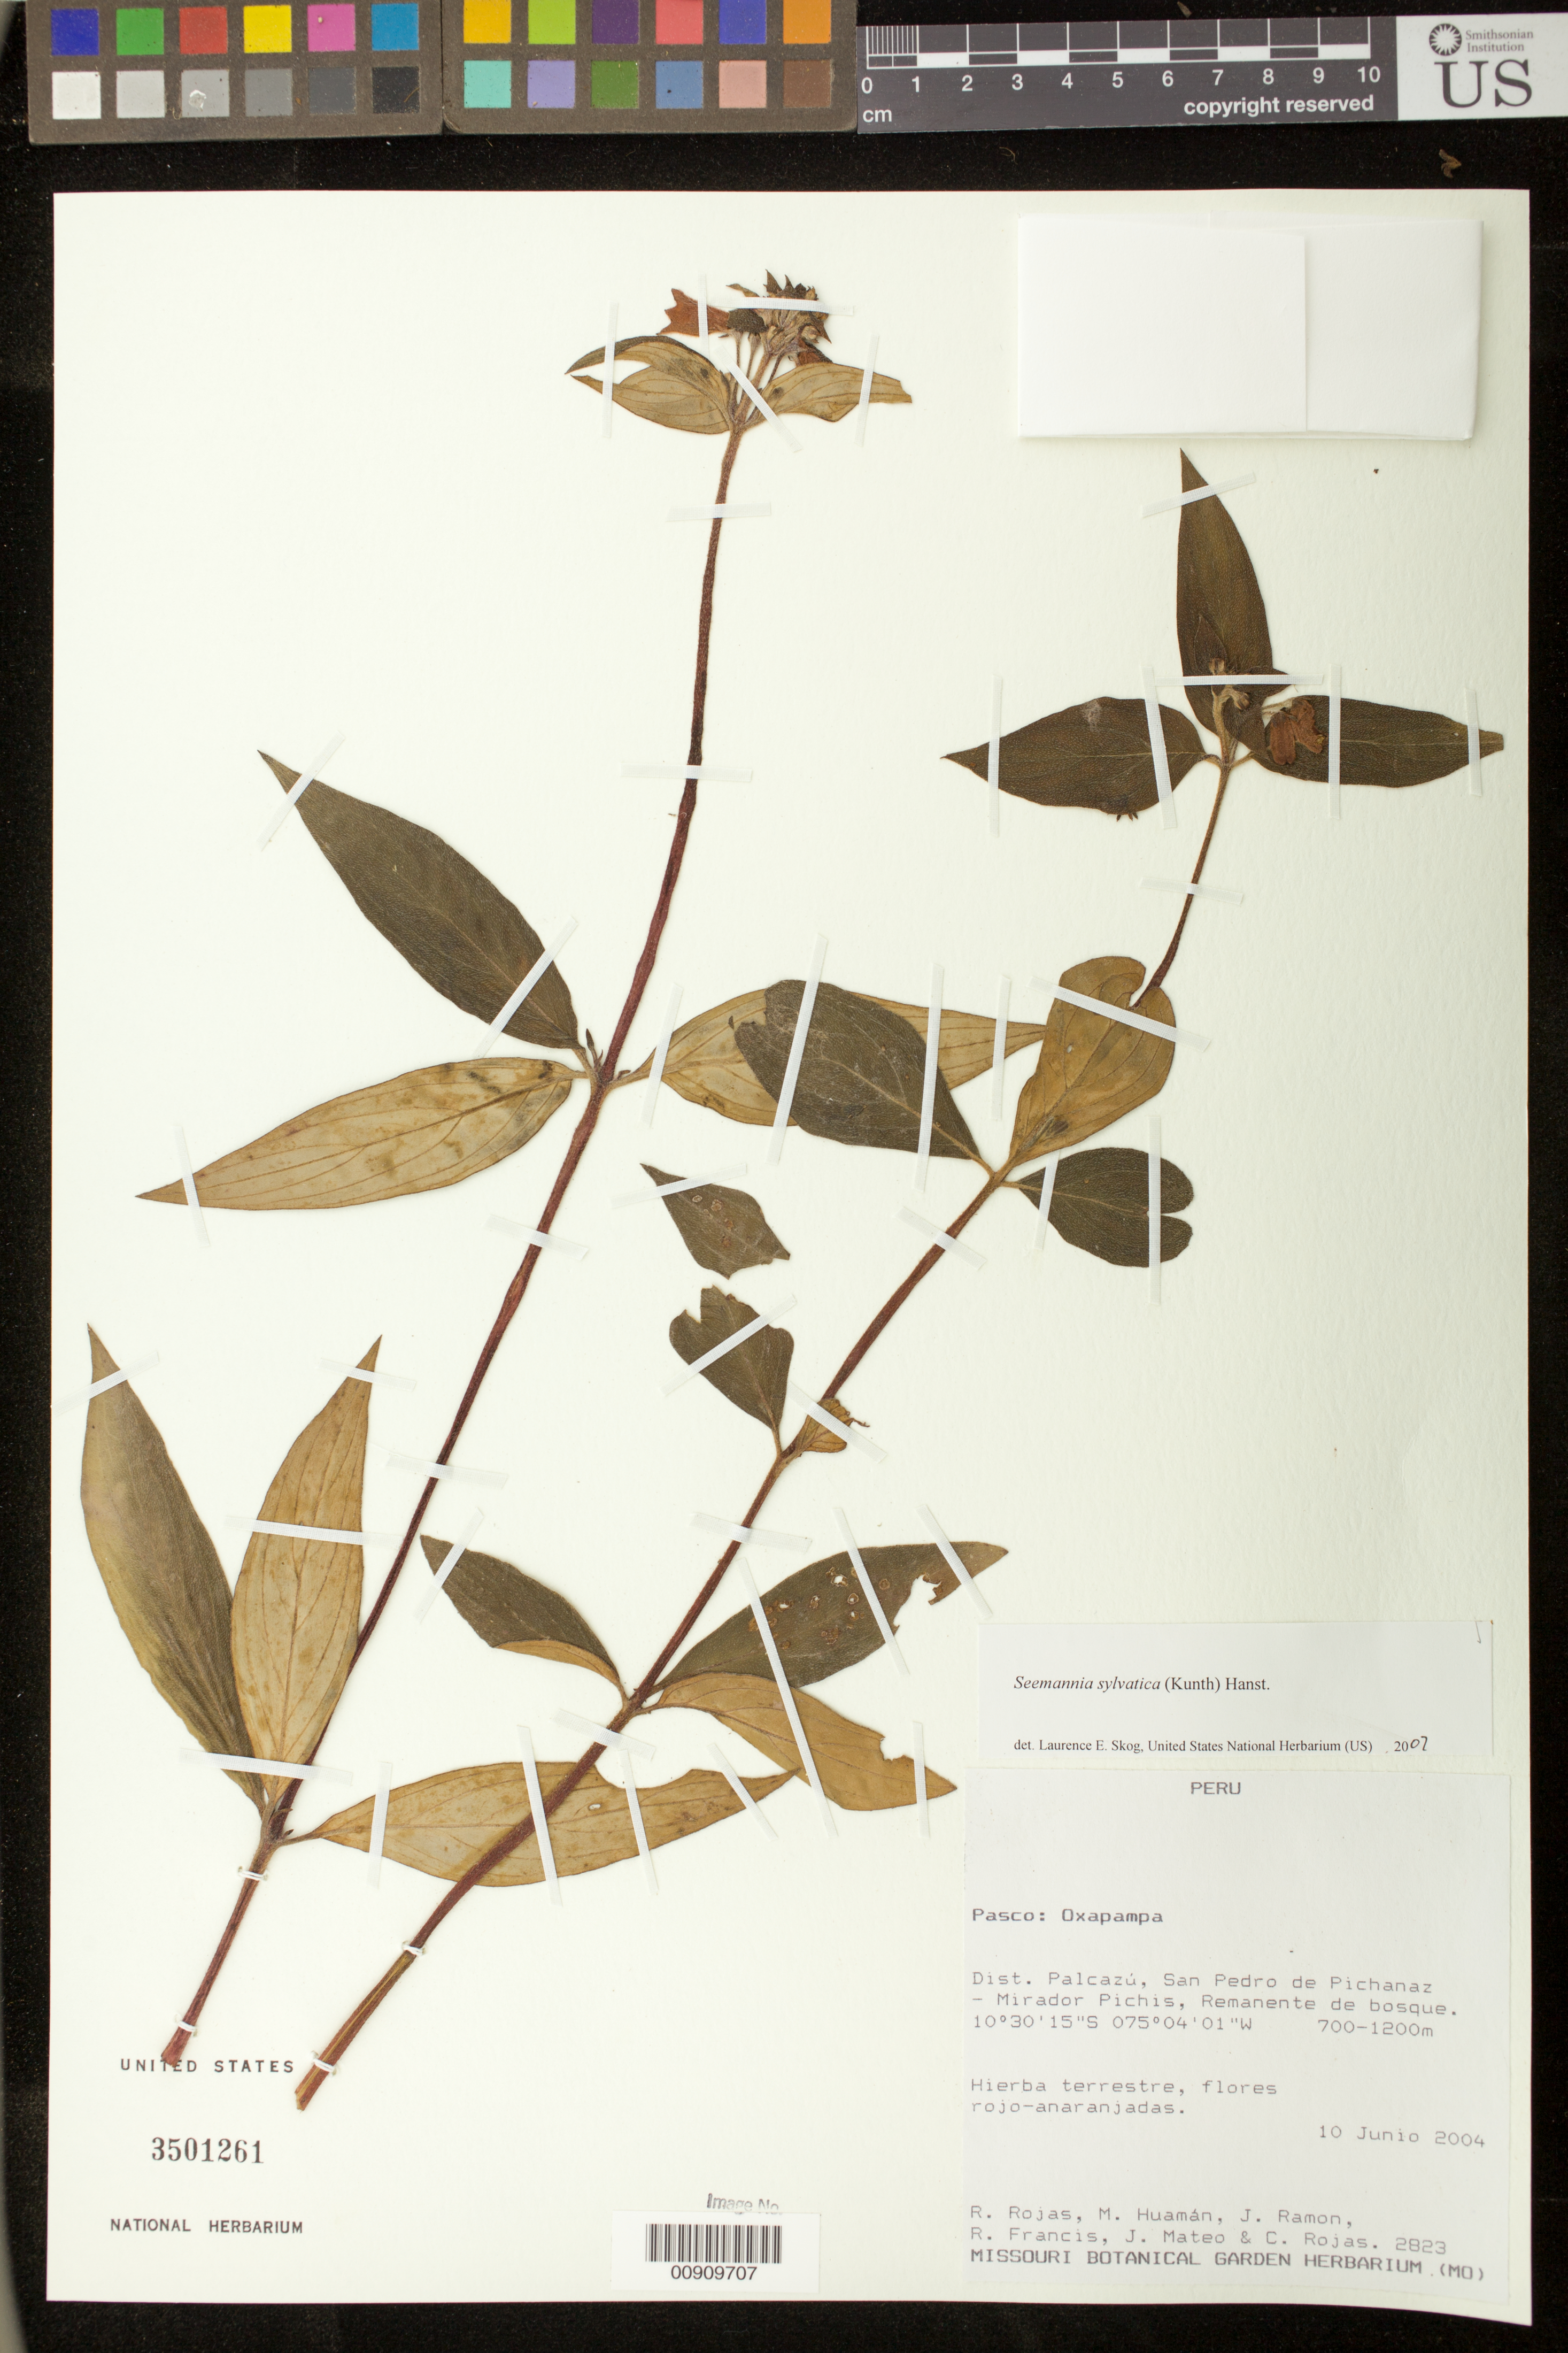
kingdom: Plantae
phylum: Tracheophyta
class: Magnoliopsida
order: Lamiales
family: Gesneriaceae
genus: Seemannia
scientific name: Seemannia sylvatica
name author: (Kunth) Hanst.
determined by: Skog, Laurence E.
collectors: R. Rojas & et al.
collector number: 2823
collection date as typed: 10 Jun 2004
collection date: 2004-06-10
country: Peru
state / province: Pasco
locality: Pasco: Oxapampa. Dist. Palcazú, San Pedro de Pichanaz - Mirador Pichis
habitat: Remanente de bosque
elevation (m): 700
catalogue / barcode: US 3501261